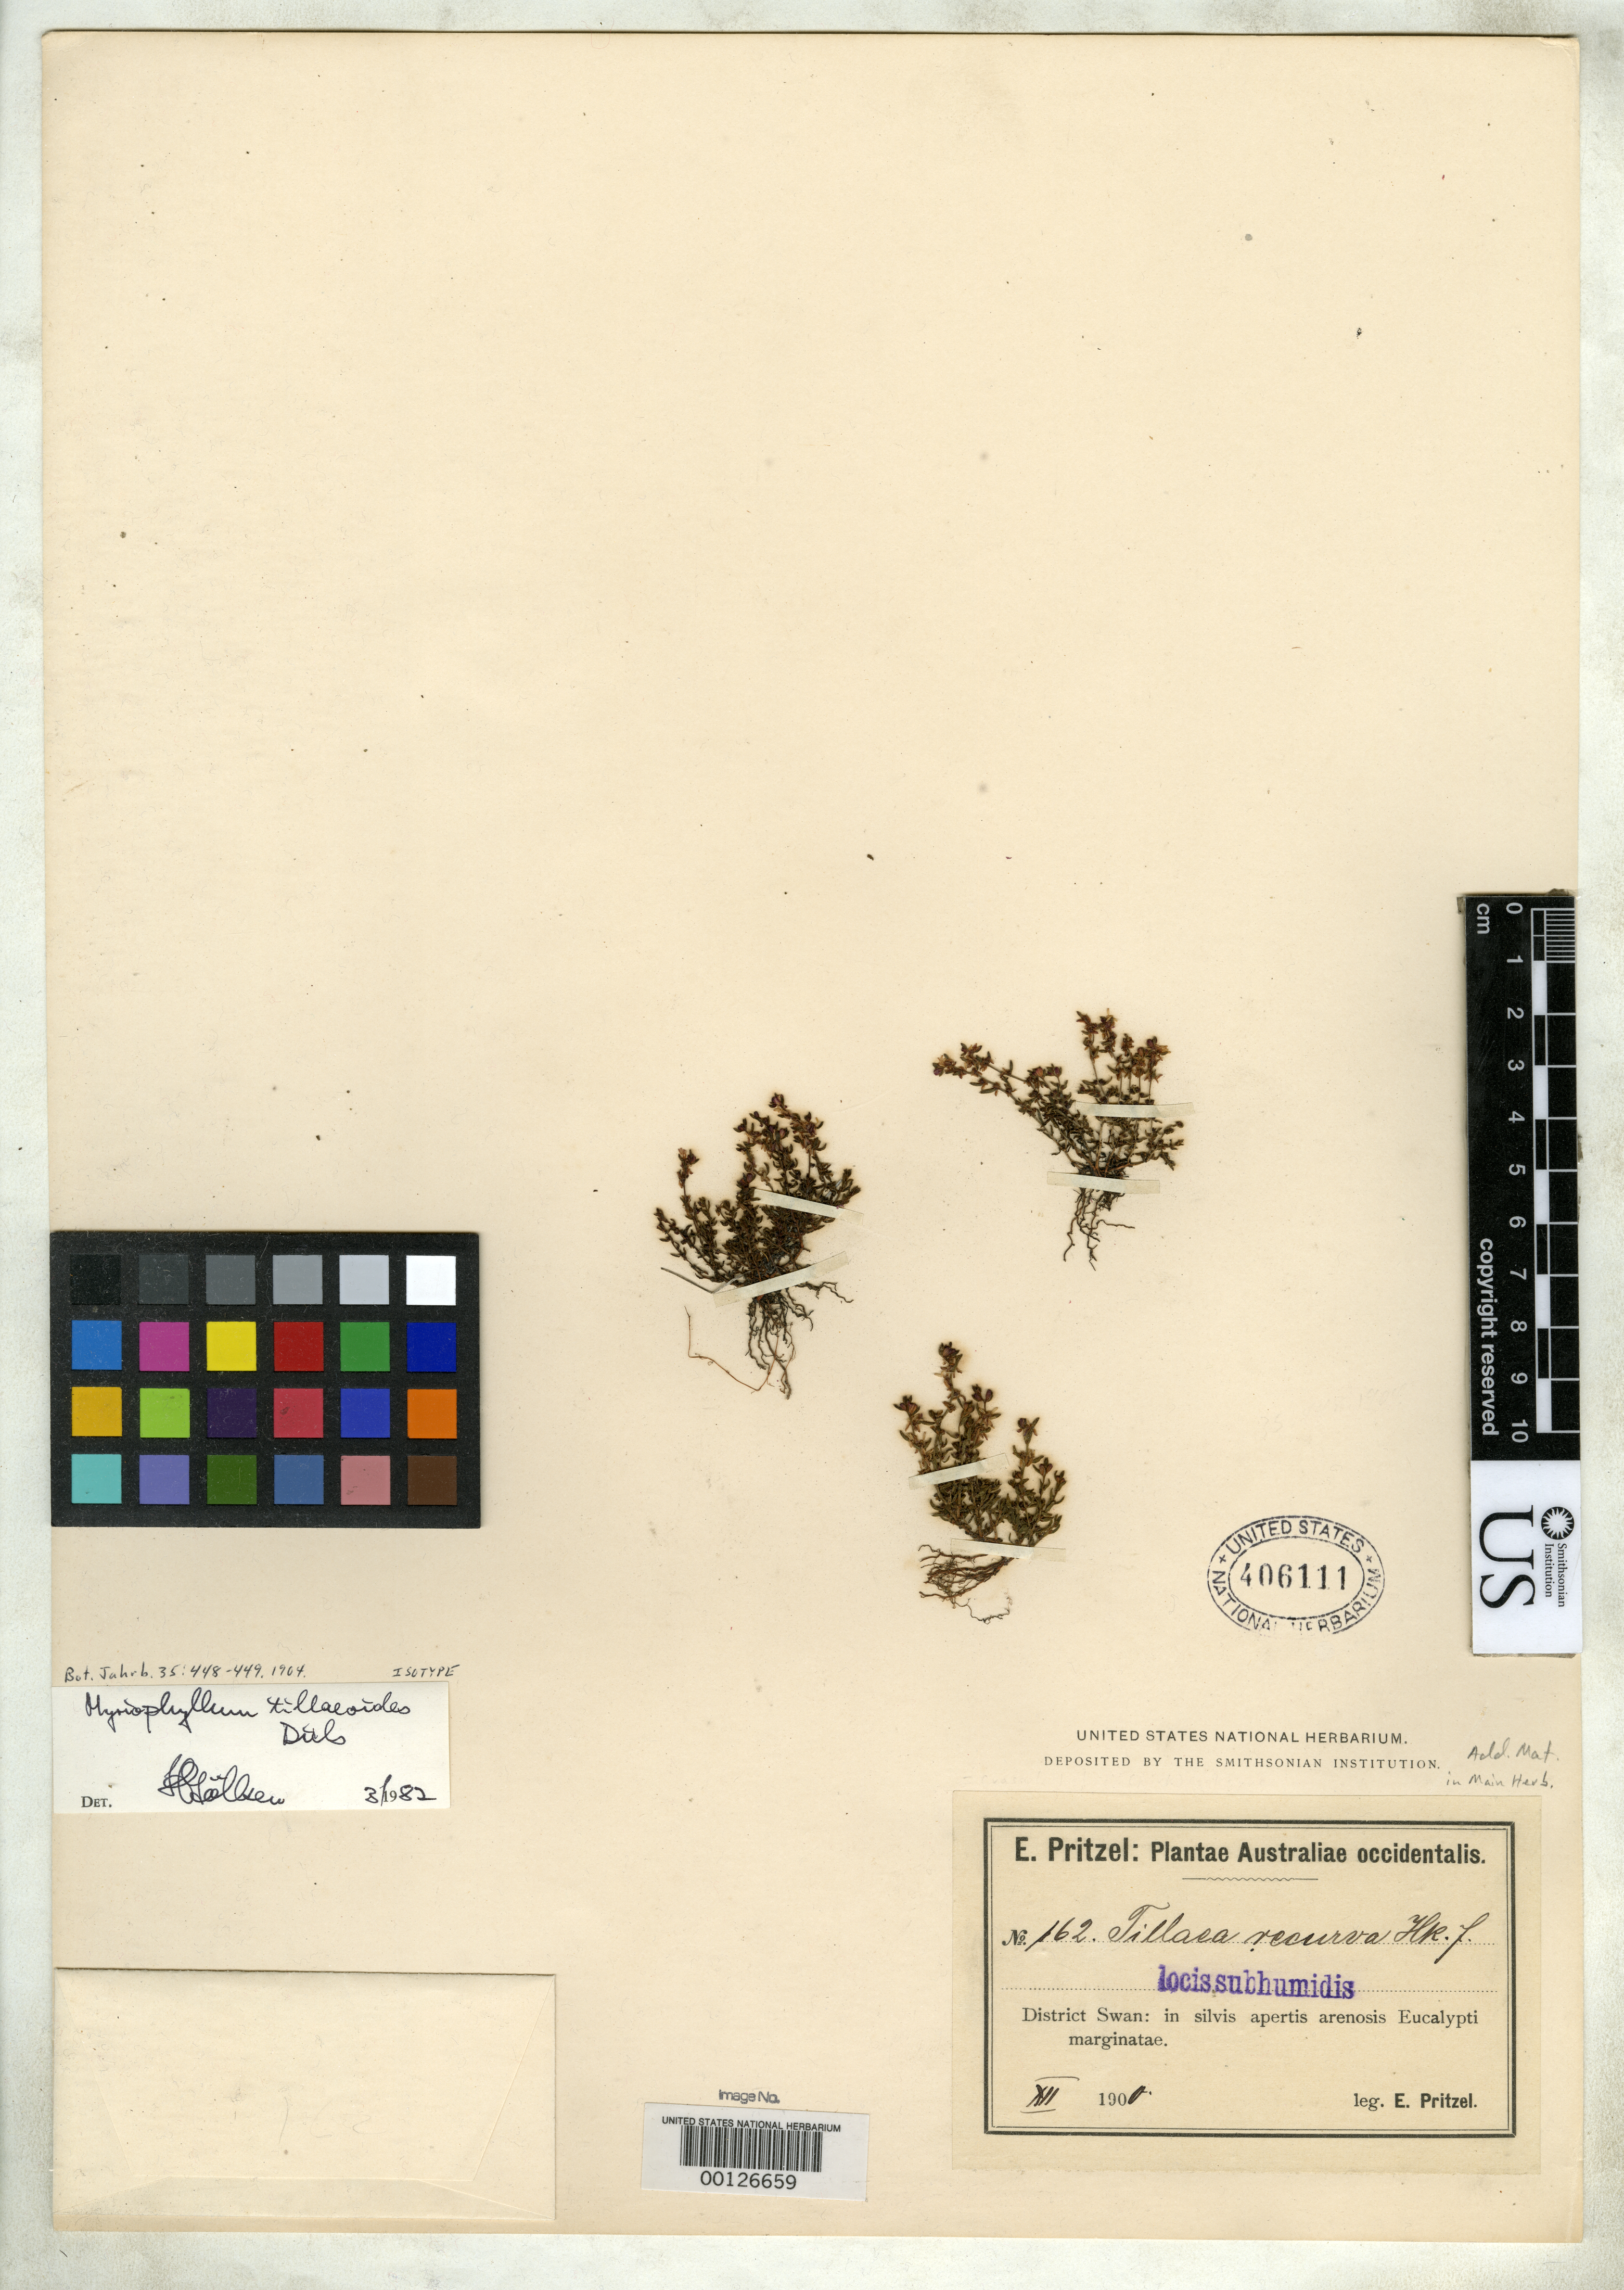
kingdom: Plantae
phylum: Tracheophyta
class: Magnoliopsida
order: Saxifragales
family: Haloragaceae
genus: Myriophyllum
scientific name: Myriophyllum tillaeoides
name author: Diels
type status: Isolectotype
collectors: E. G. Pritzel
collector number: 162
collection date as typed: Dec 1900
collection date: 1900-12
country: Australia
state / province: Western Australia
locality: District Swan.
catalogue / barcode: US 406111